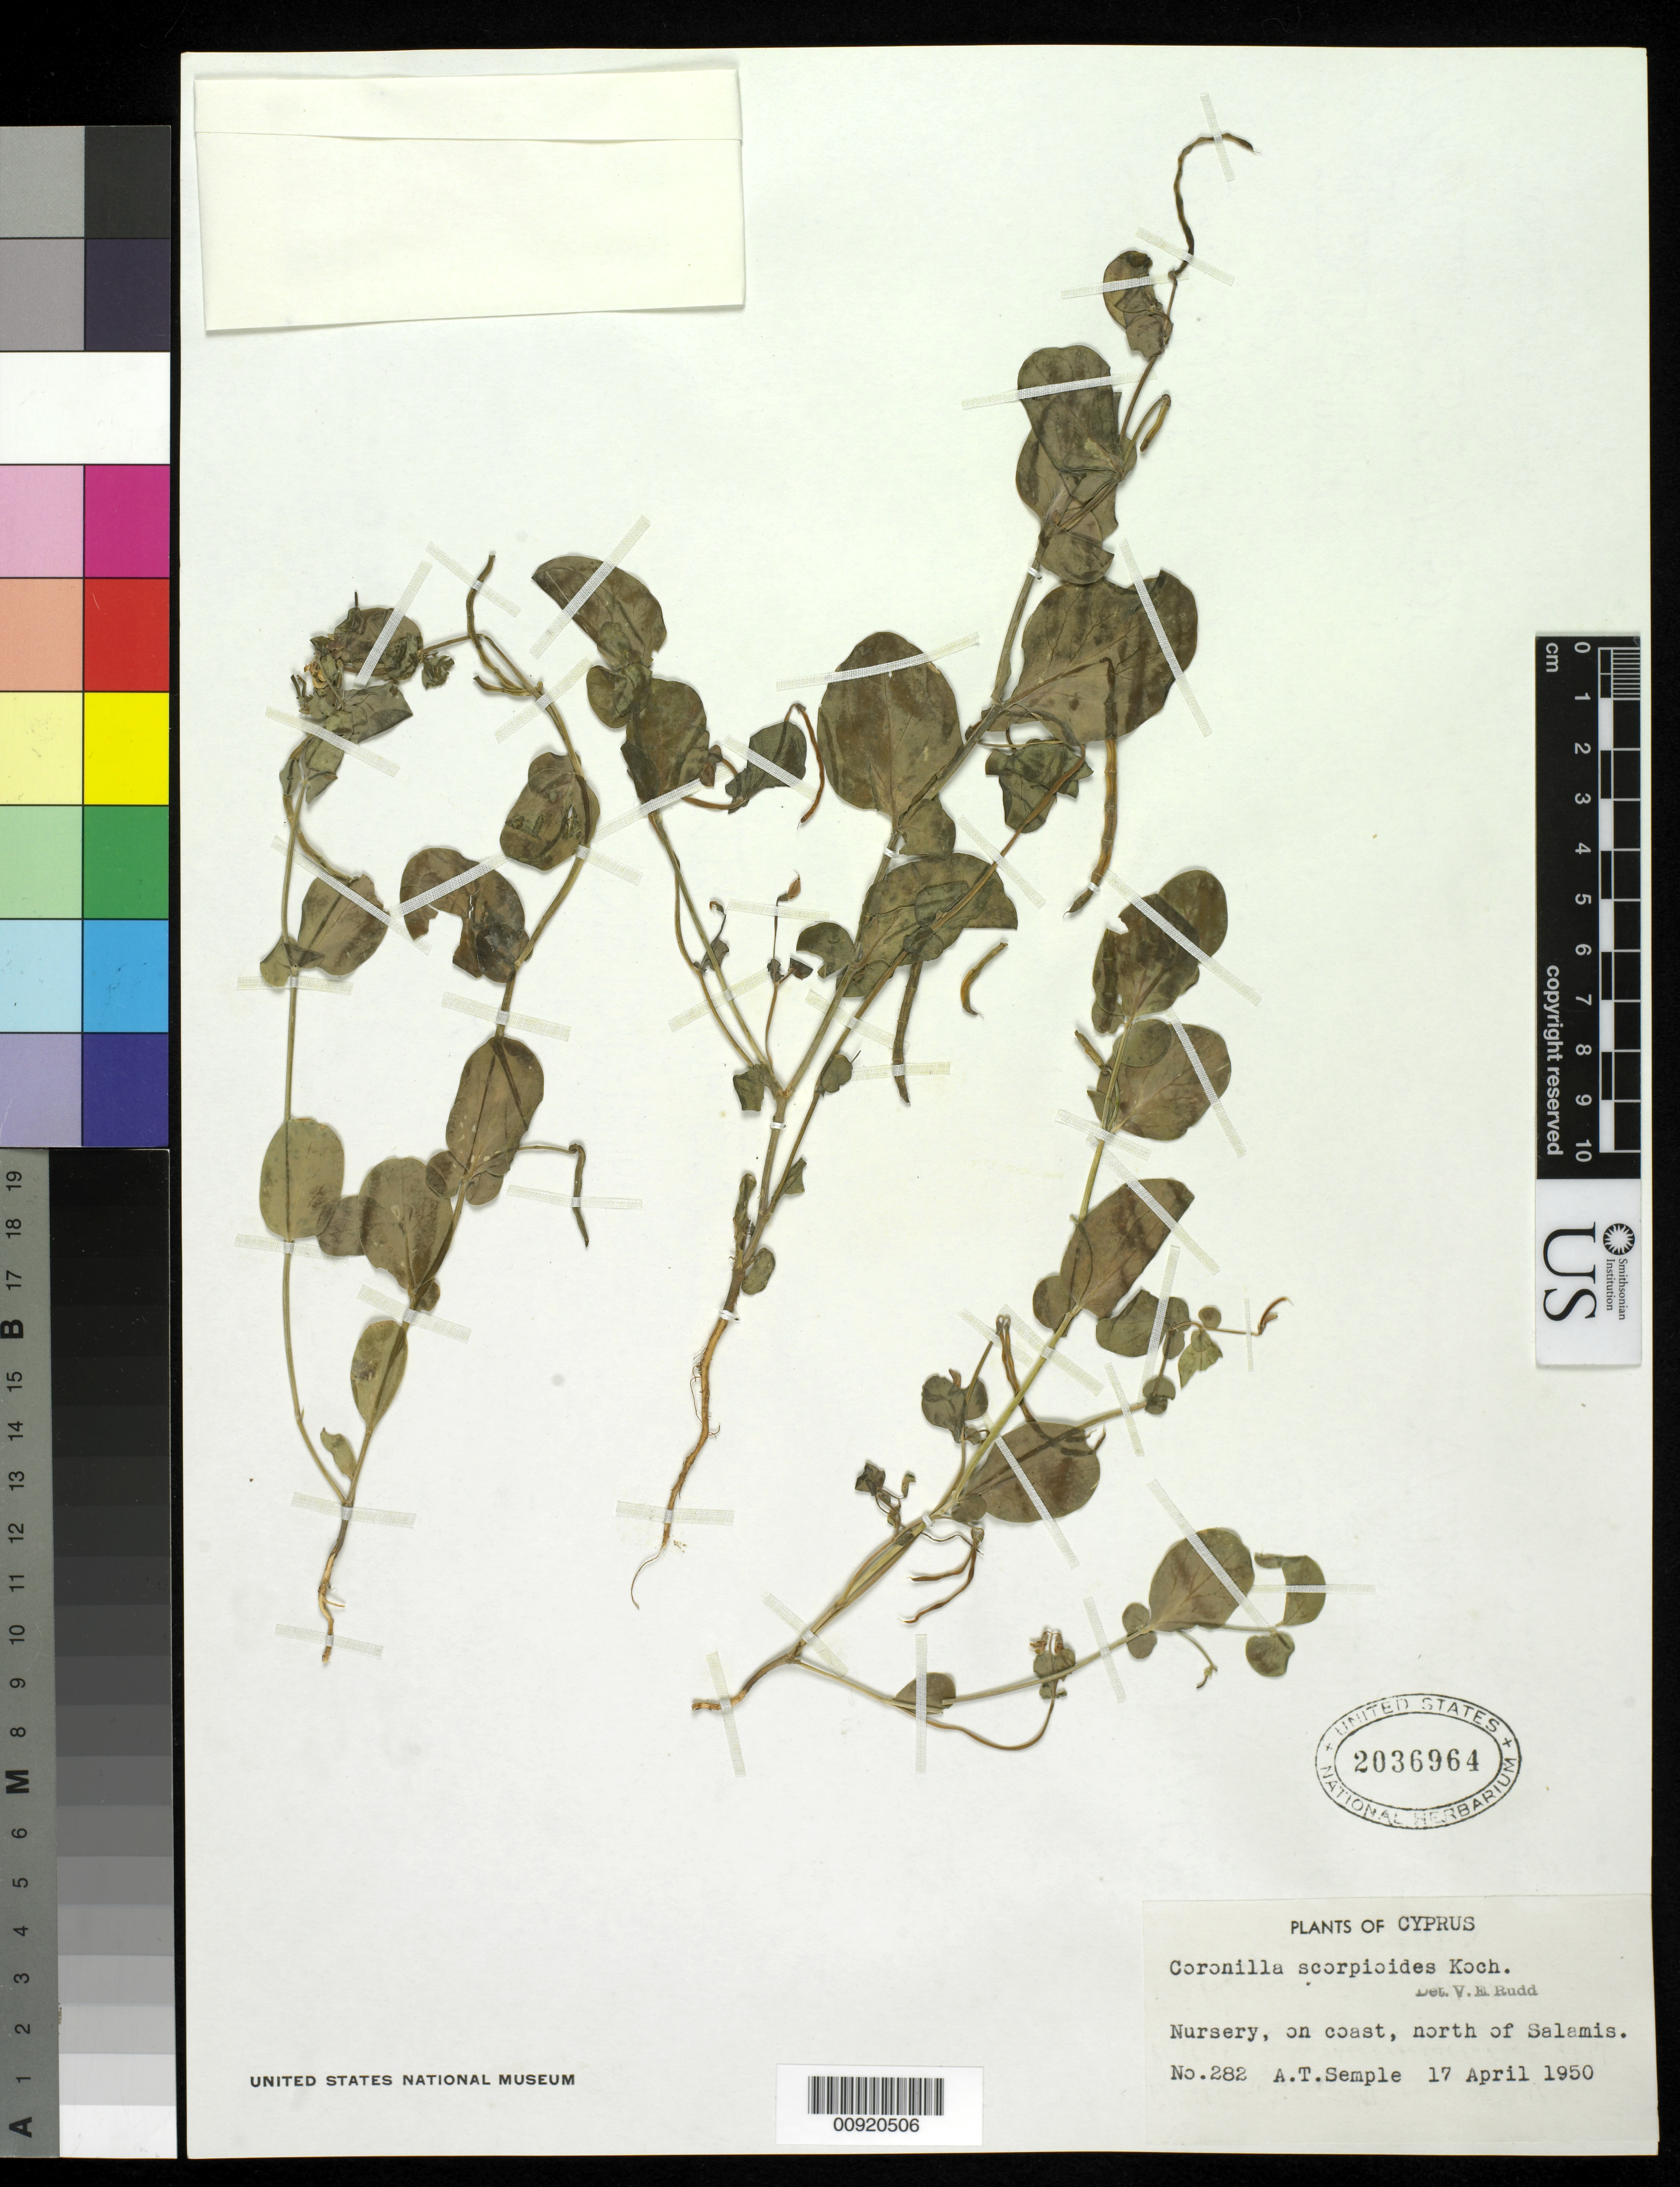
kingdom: Plantae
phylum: Tracheophyta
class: Magnoliopsida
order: Fabales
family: Fabaceae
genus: Coronilla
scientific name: Coronilla scorpioides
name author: K. Koch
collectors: A. Semple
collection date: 1950-04-17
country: Cyprus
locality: North of Salamis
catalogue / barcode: US 2036964